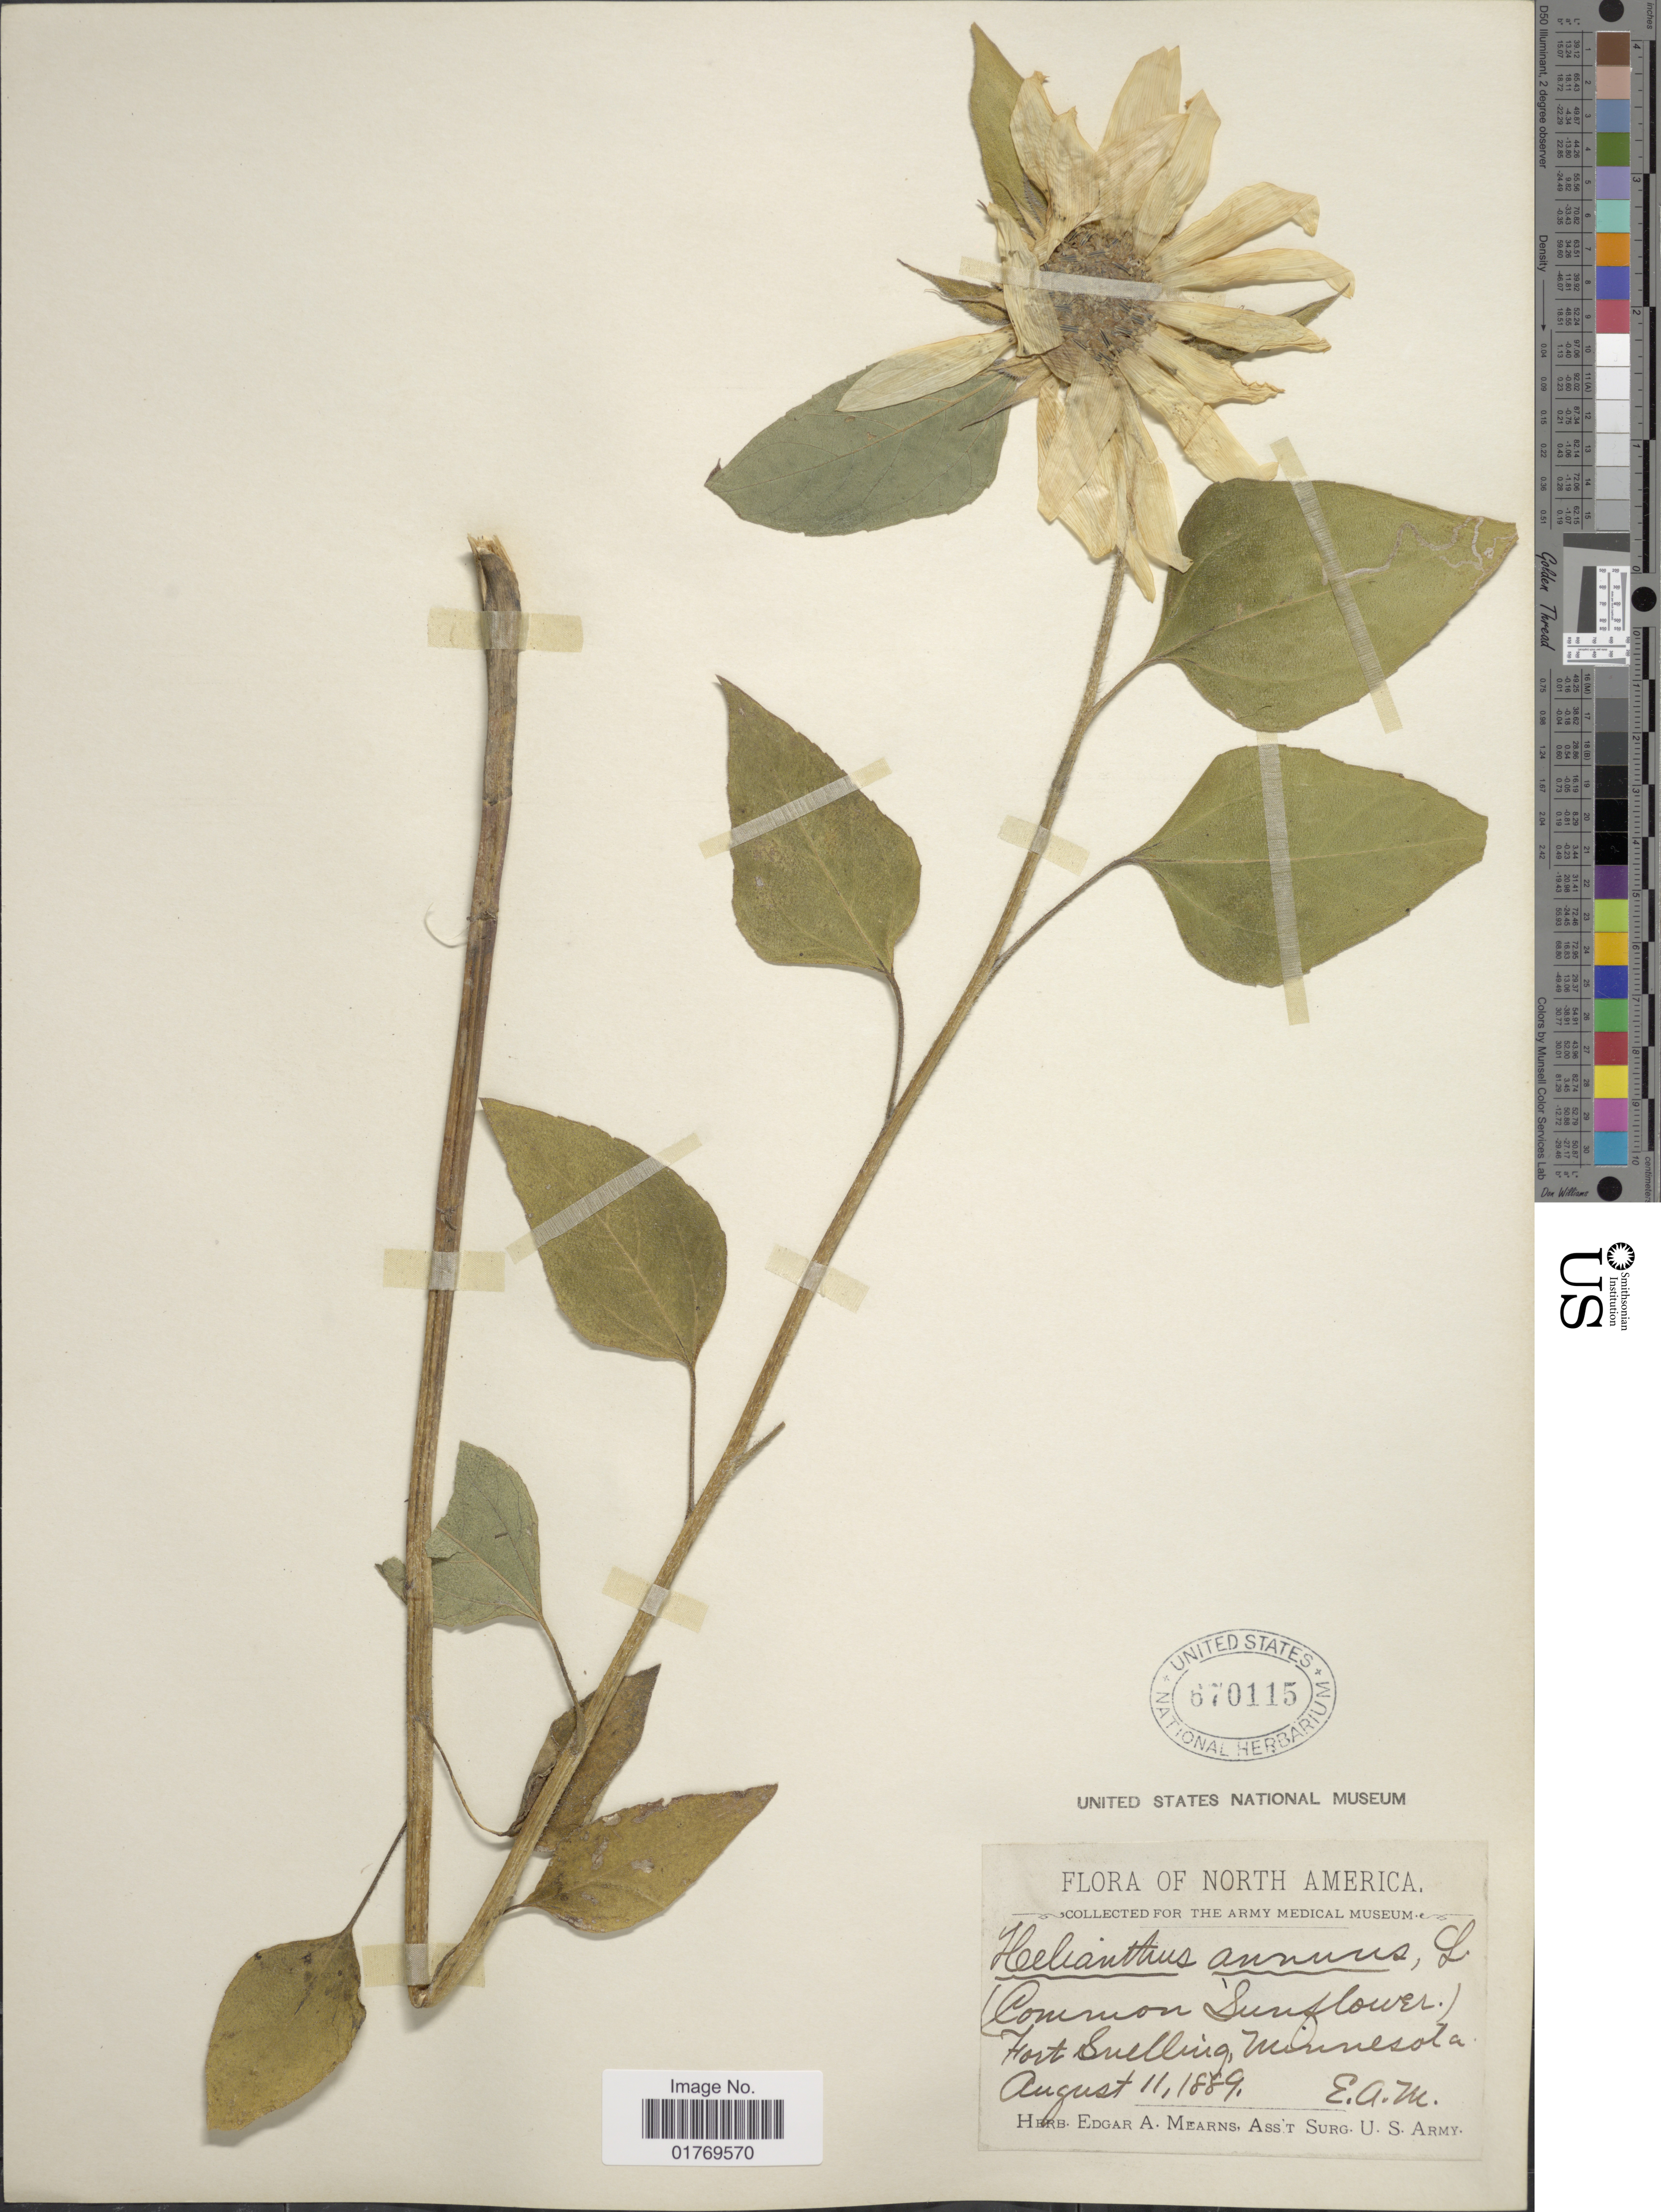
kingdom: Plantae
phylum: Tracheophyta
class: Magnoliopsida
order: Asterales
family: Asteraceae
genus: Helianthus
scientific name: Helianthus annuus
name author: L.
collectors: E. A. Mearns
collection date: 1889-08-11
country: United States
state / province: Minnesota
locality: Fort Suelling, Minnesota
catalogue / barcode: US 670115